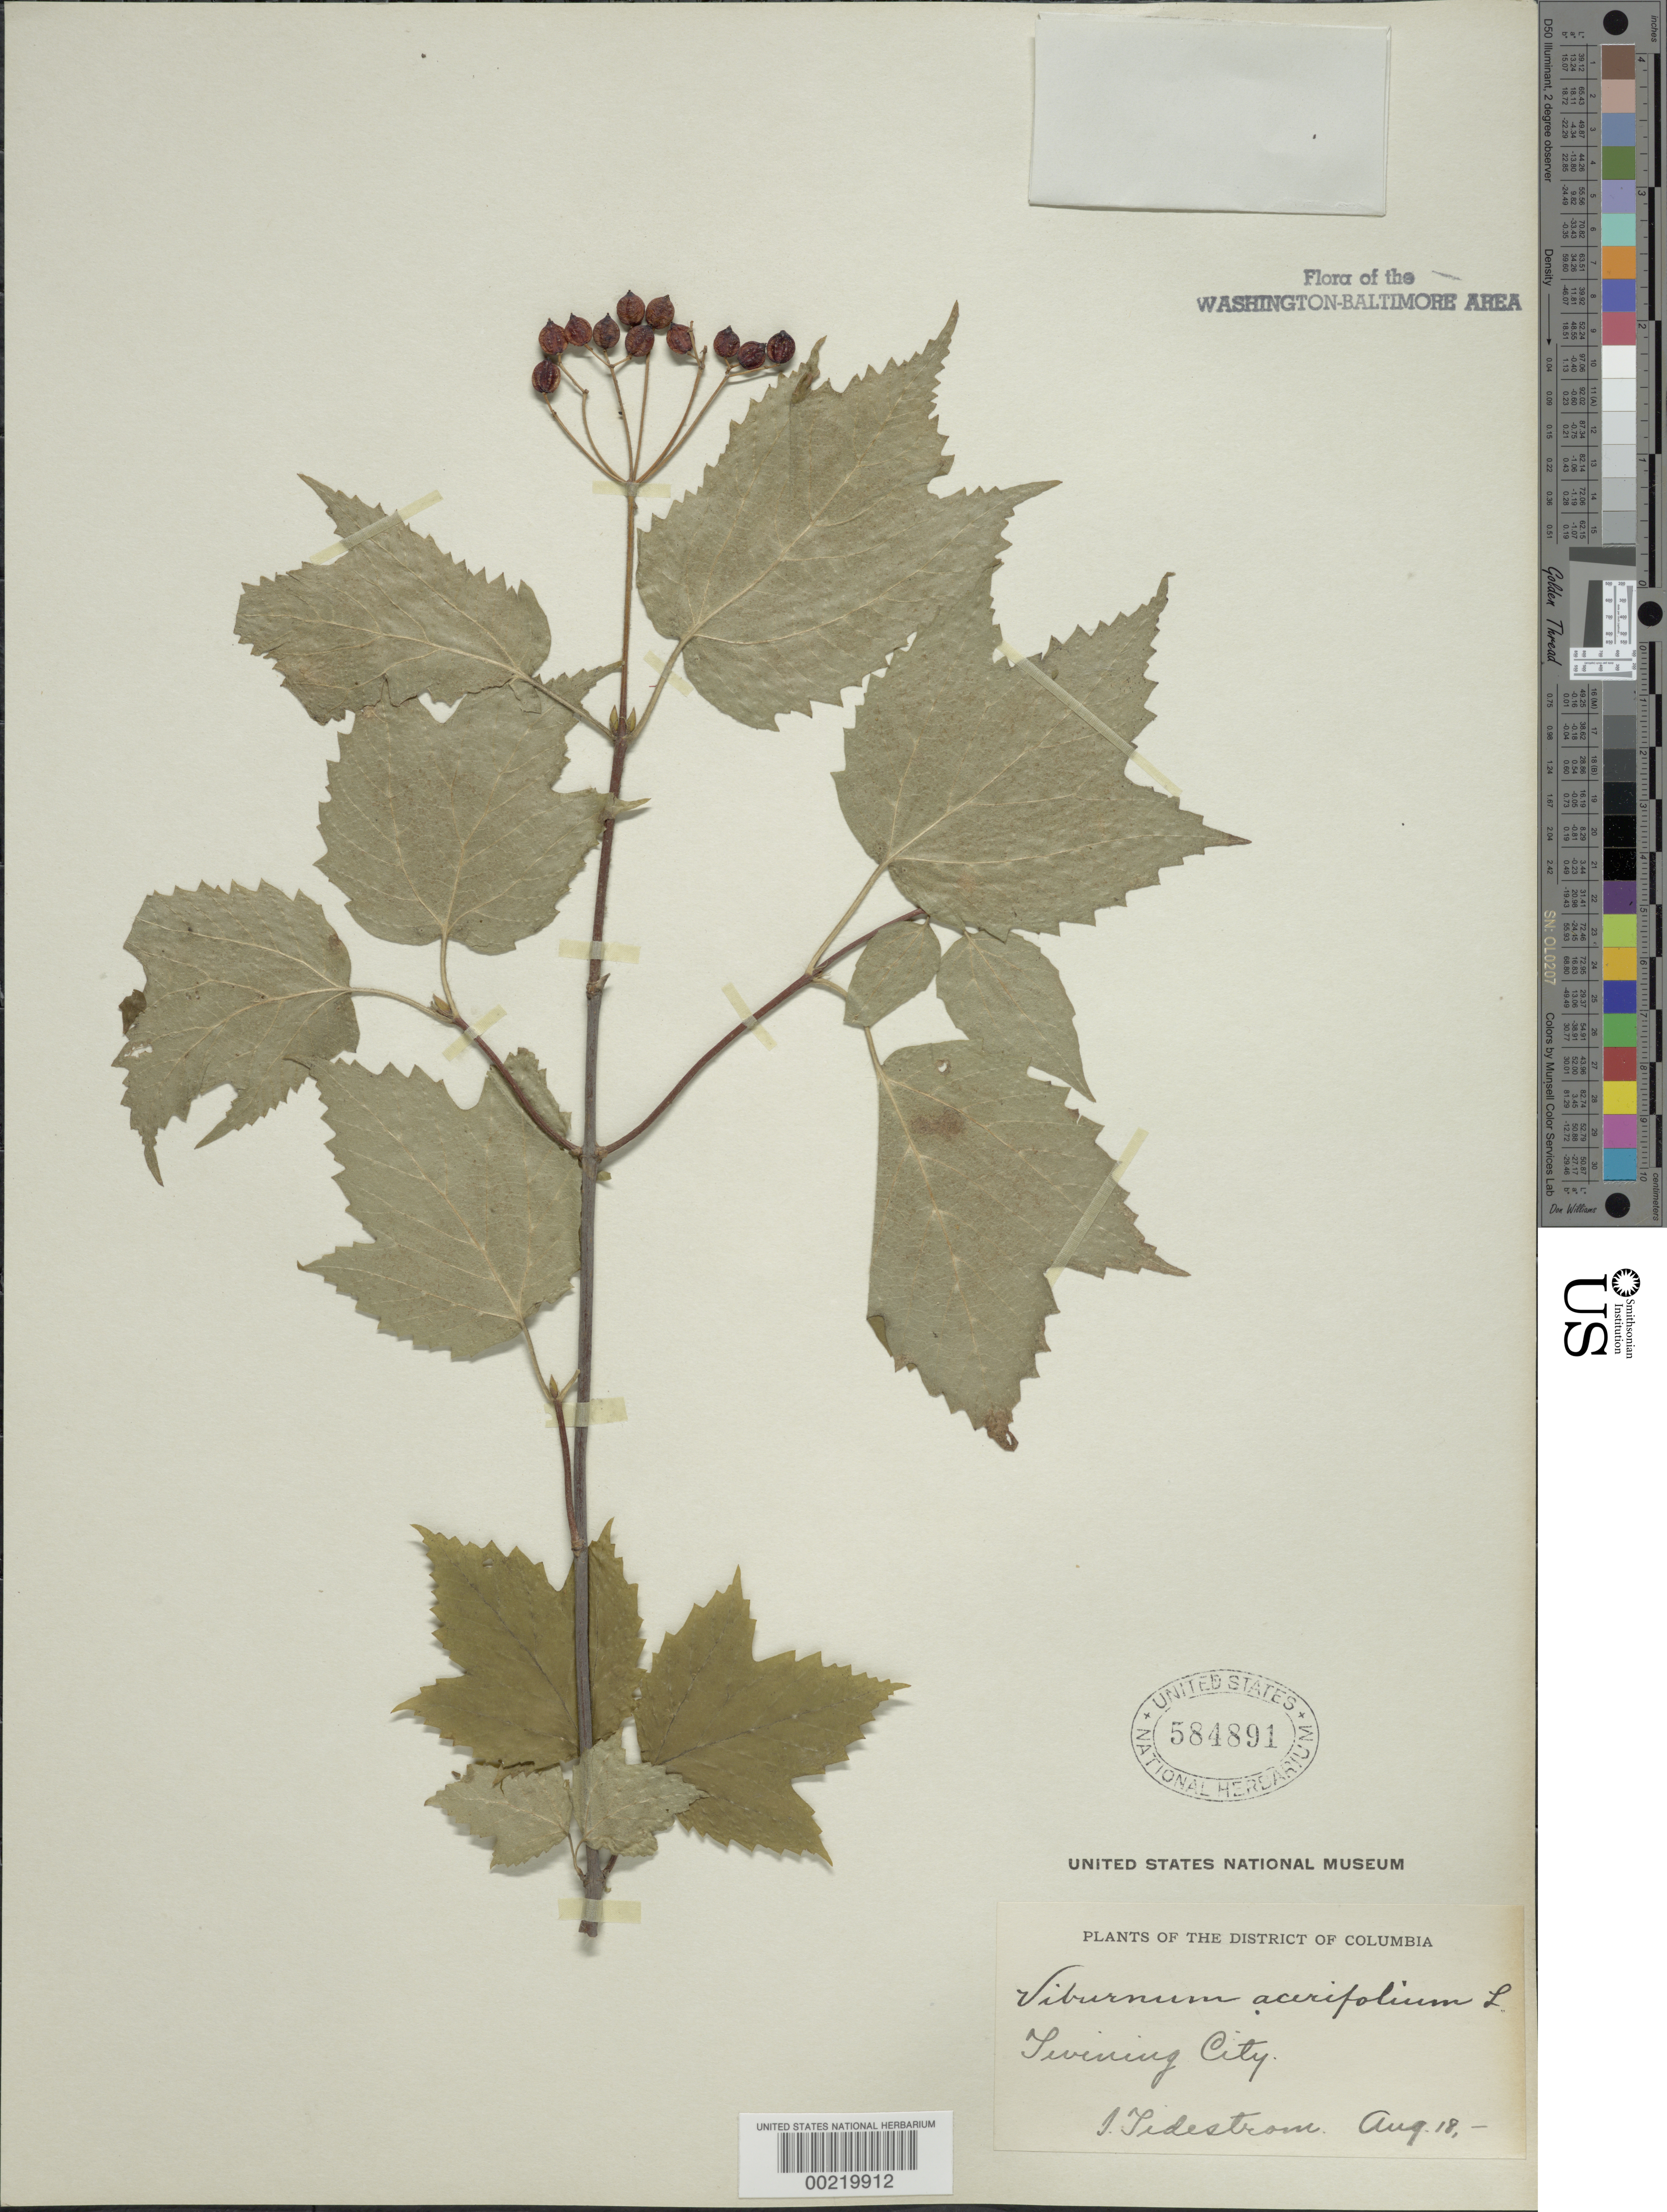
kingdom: Plantae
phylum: Tracheophyta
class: Magnoliopsida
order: Dipsacales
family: Viburnaceae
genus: Viburnum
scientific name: Viburnum acerifolium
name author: L.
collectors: I. F. Tidestrom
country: United States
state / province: District of Columbia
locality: Twining City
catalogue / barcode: US 584891